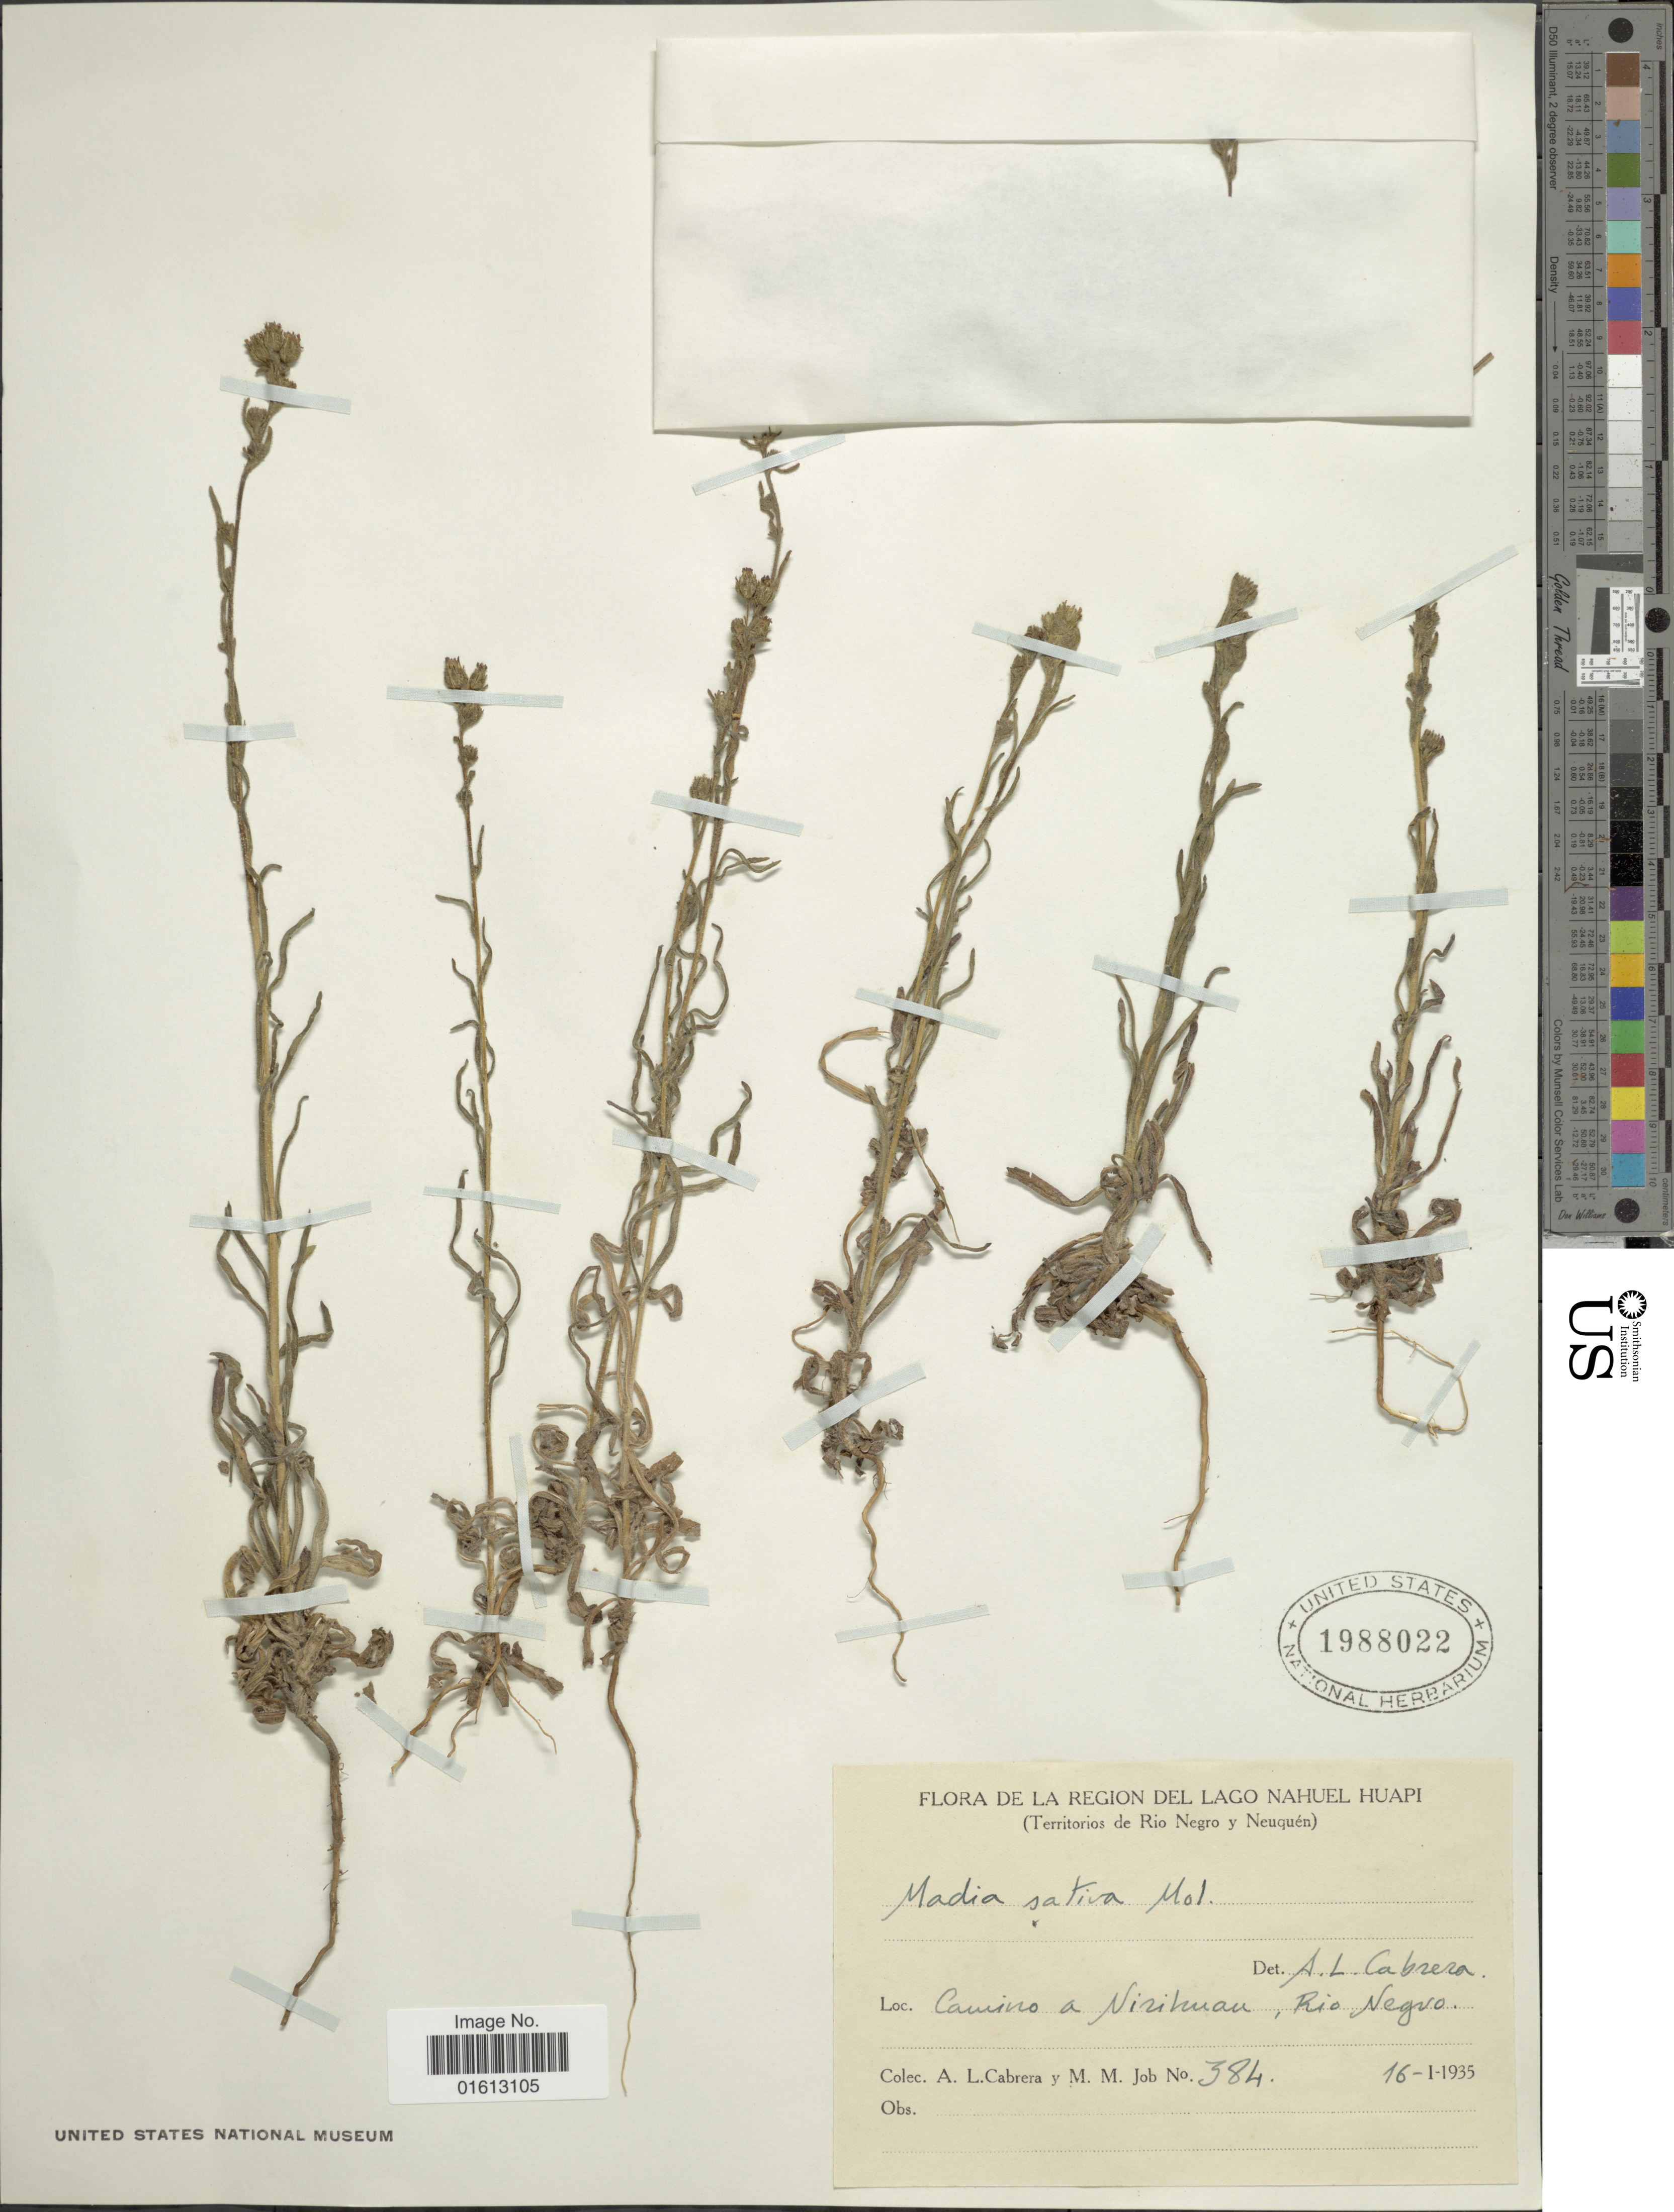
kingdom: Plantae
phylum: Tracheophyta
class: Magnoliopsida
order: Asterales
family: Asteraceae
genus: Madia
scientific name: Madia sativa subsp. sativa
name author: Molina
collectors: A. L. Cabrera & M. Job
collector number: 384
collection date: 1935-01-16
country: Argentina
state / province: Rio Negro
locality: De La Region del Lago Nahuel Huapi ( Territorios de Rio Negro y Neuquén), Camino a Nizihuau, Rio Negro.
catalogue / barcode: US 1988022